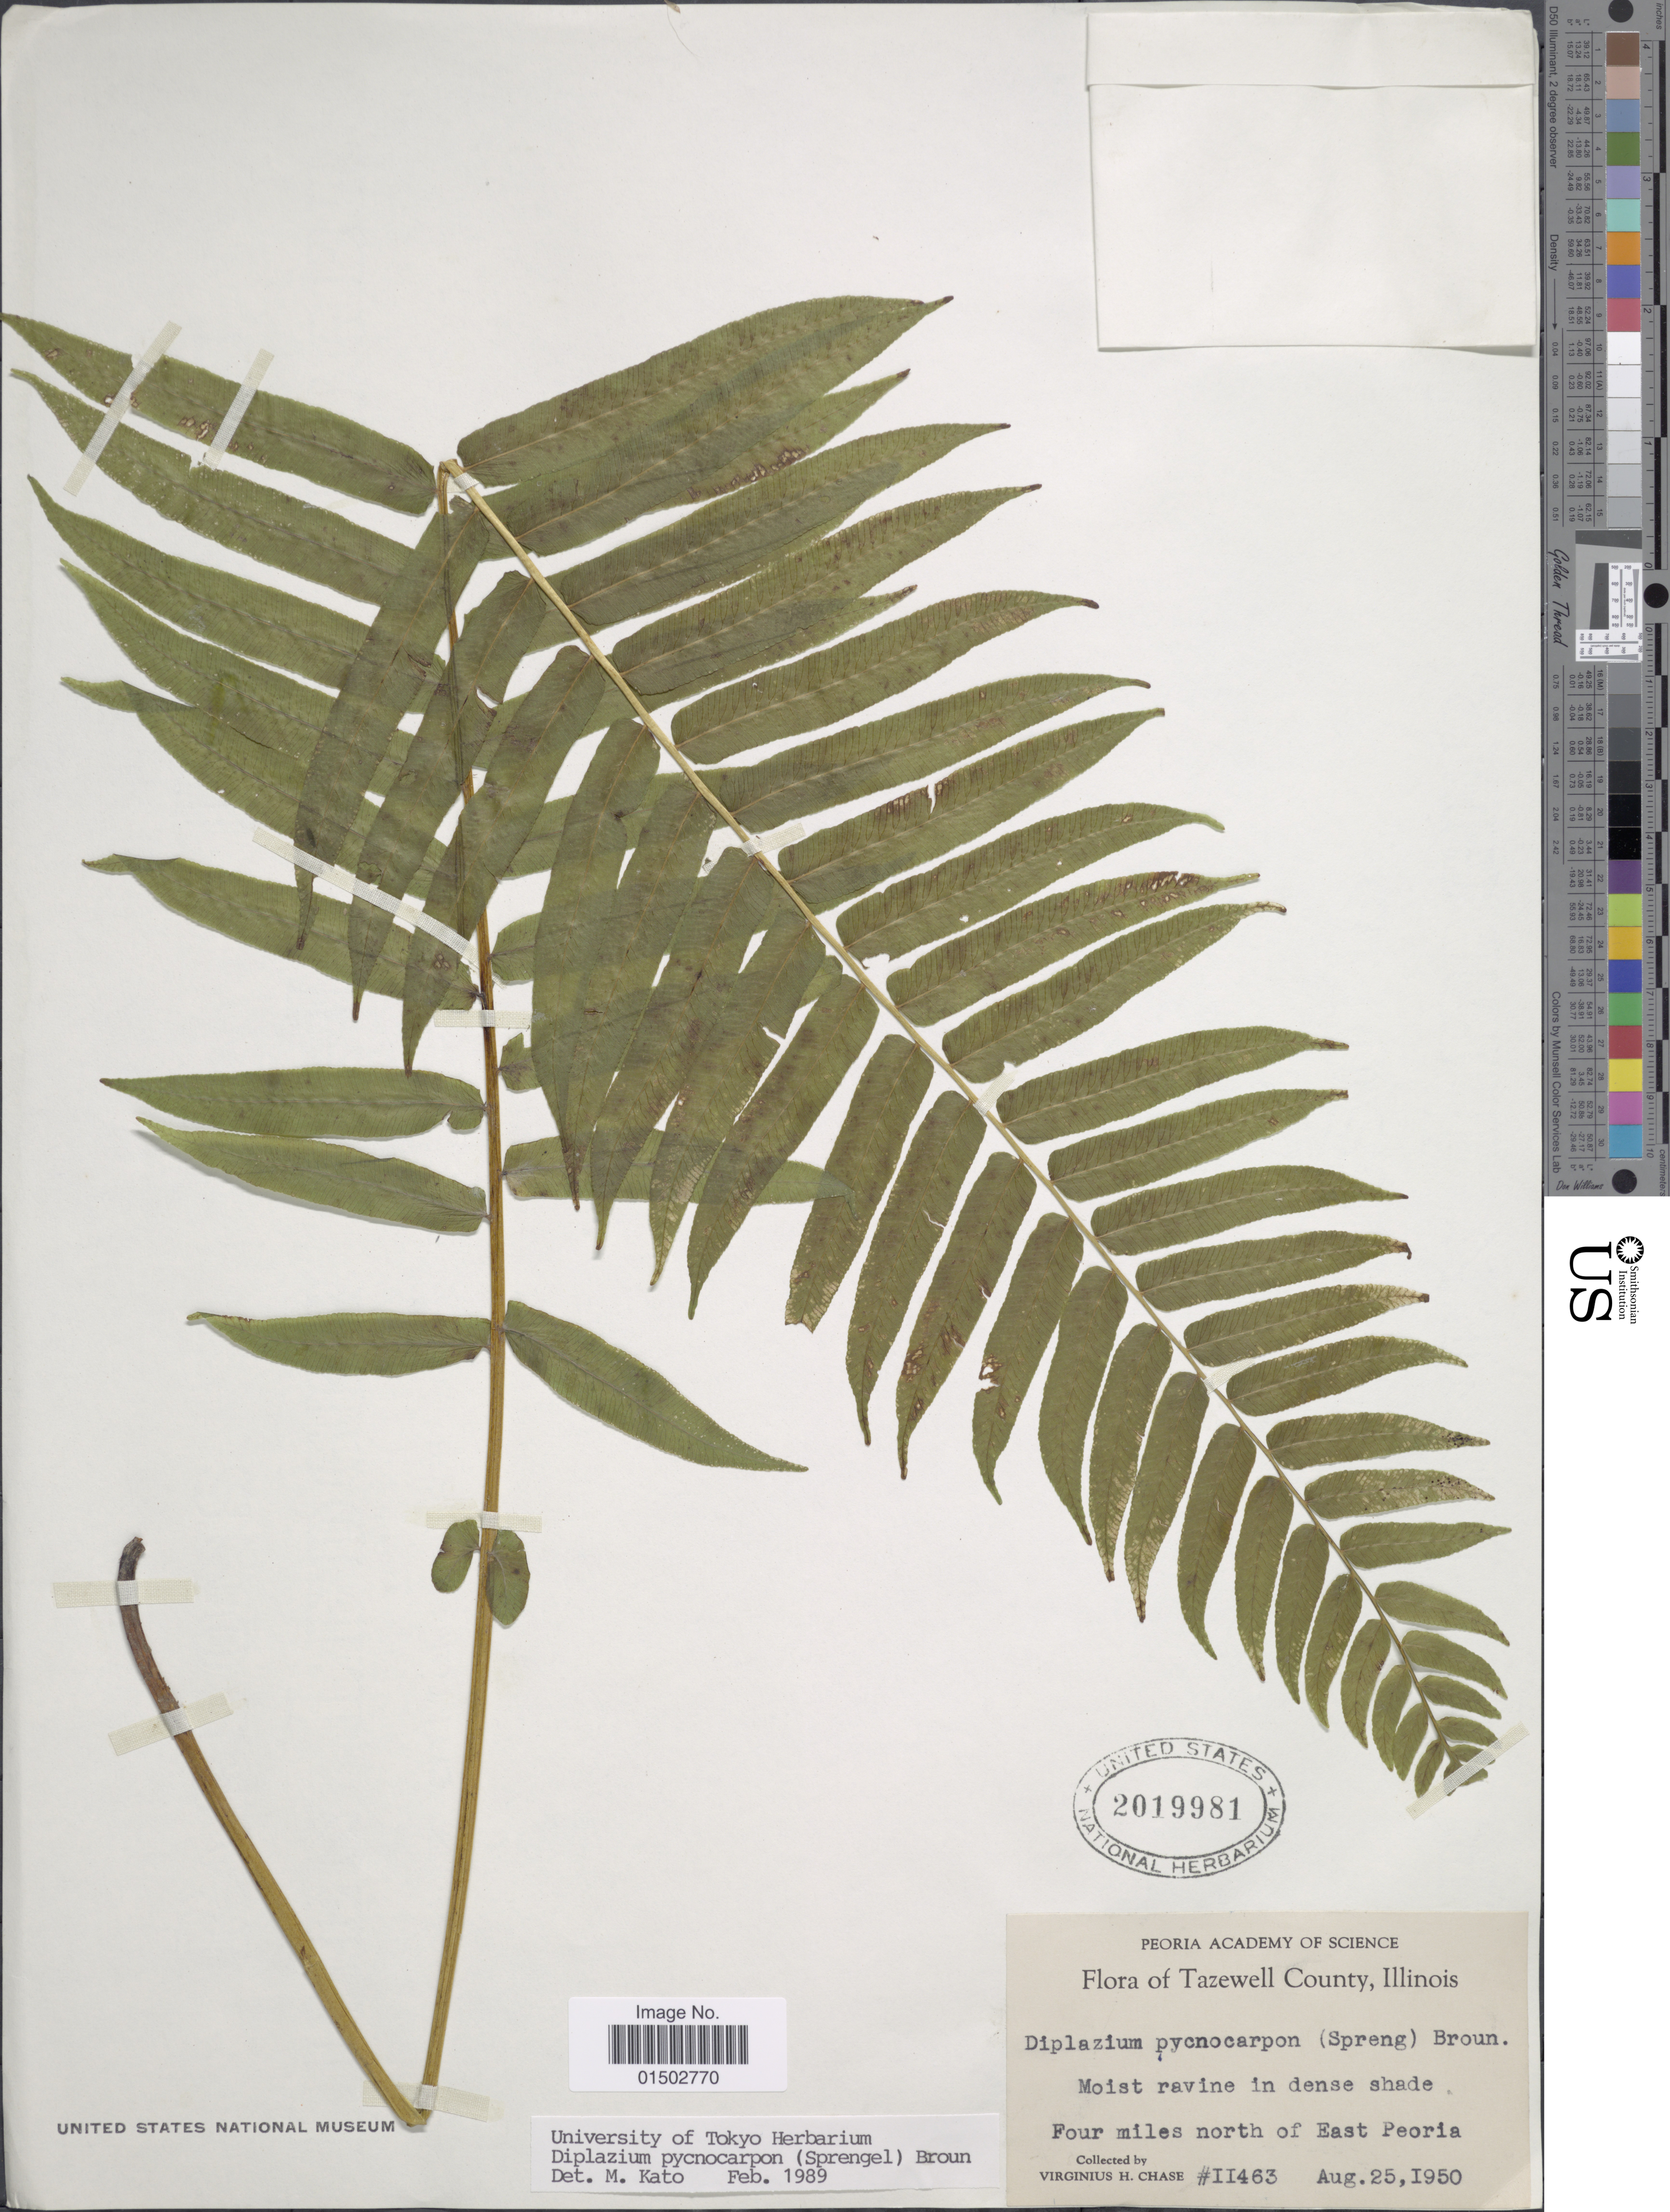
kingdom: Plantae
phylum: Tracheophyta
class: Polypodiopsida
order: Polypodiales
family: Diplaziopsidaceae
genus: Homalosorus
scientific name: Homalosorus pycnocarpos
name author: (Spreng.) Pic. Serm.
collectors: V. H. Chase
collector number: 11463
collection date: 1950-08-25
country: United States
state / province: Illinois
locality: Tazewell County, Four miles north of East Peoria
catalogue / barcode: US 2019981